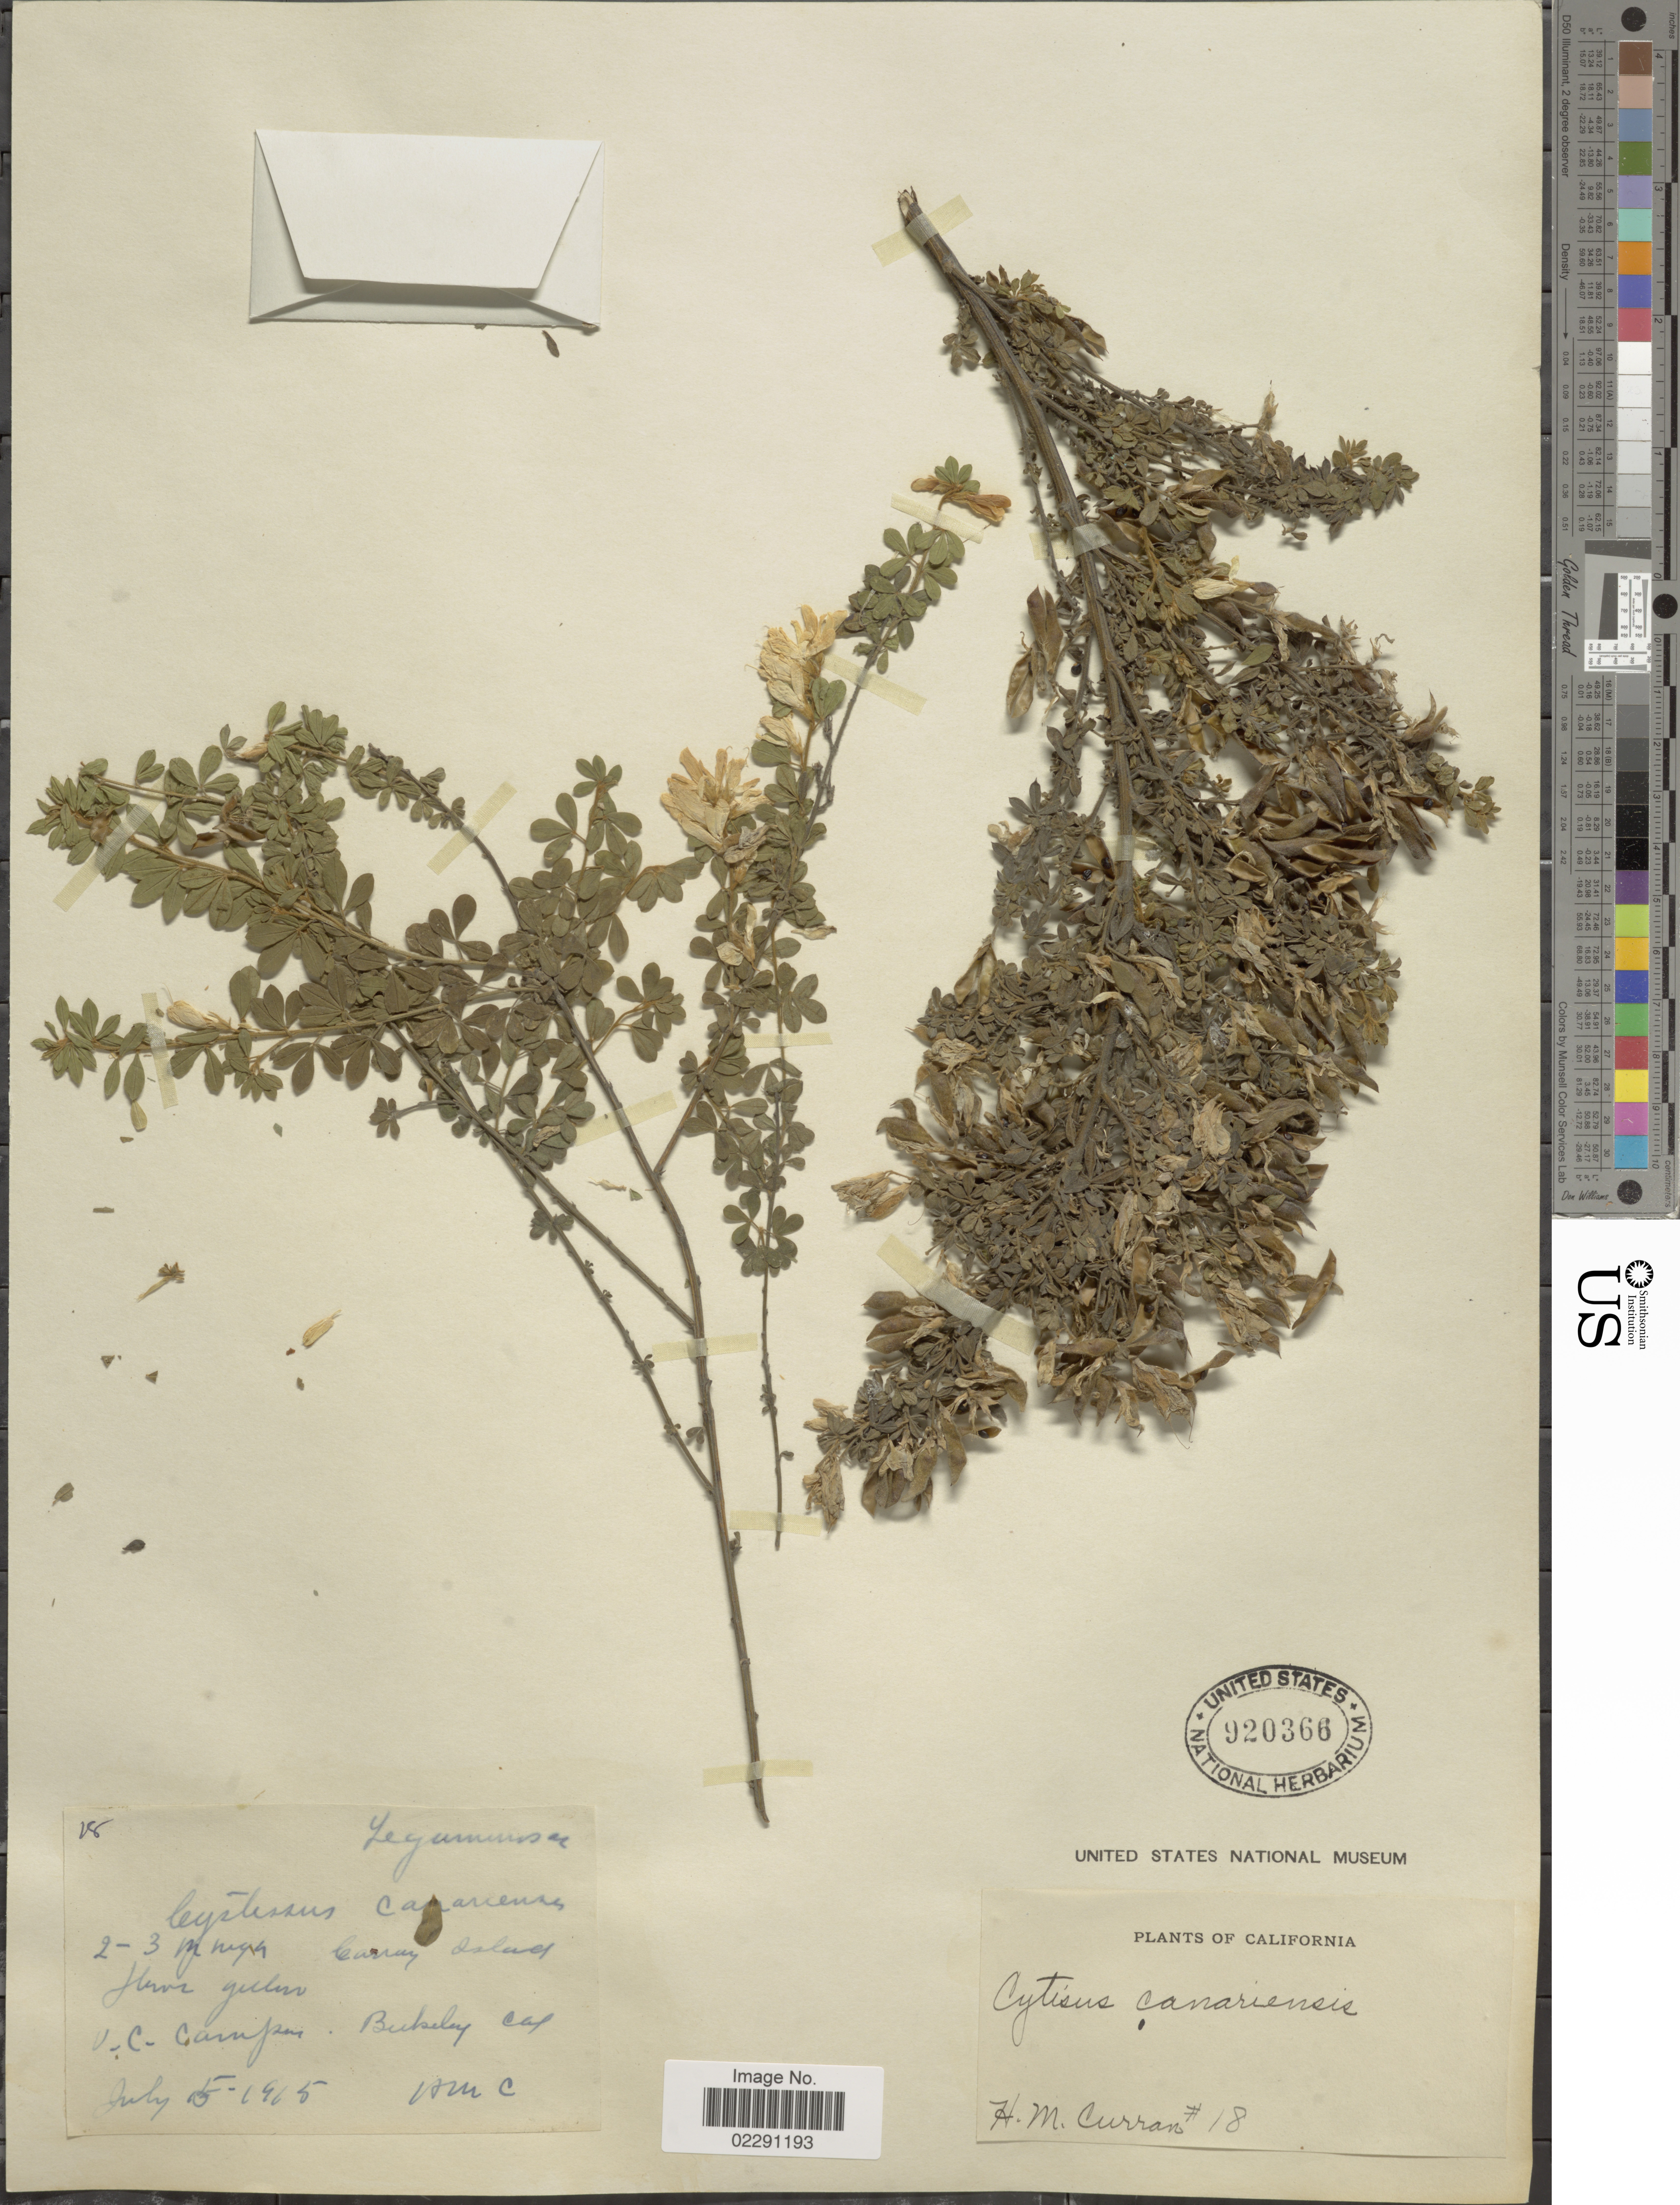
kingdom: Plantae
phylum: Tracheophyta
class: Magnoliopsida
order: Fabales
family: Fabaceae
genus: Genista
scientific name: Genista monspessulana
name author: (L.) L.A.S. Johnson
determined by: Strong, Mark T., (BOT), Smithsonian Institution - National Museum of Natural History (UNITED STATES)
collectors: H. M. Curran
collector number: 18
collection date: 1915-07-15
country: United States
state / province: California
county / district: Alameda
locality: Berkeley Cal, U.C. Campus.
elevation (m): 11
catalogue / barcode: US 920366